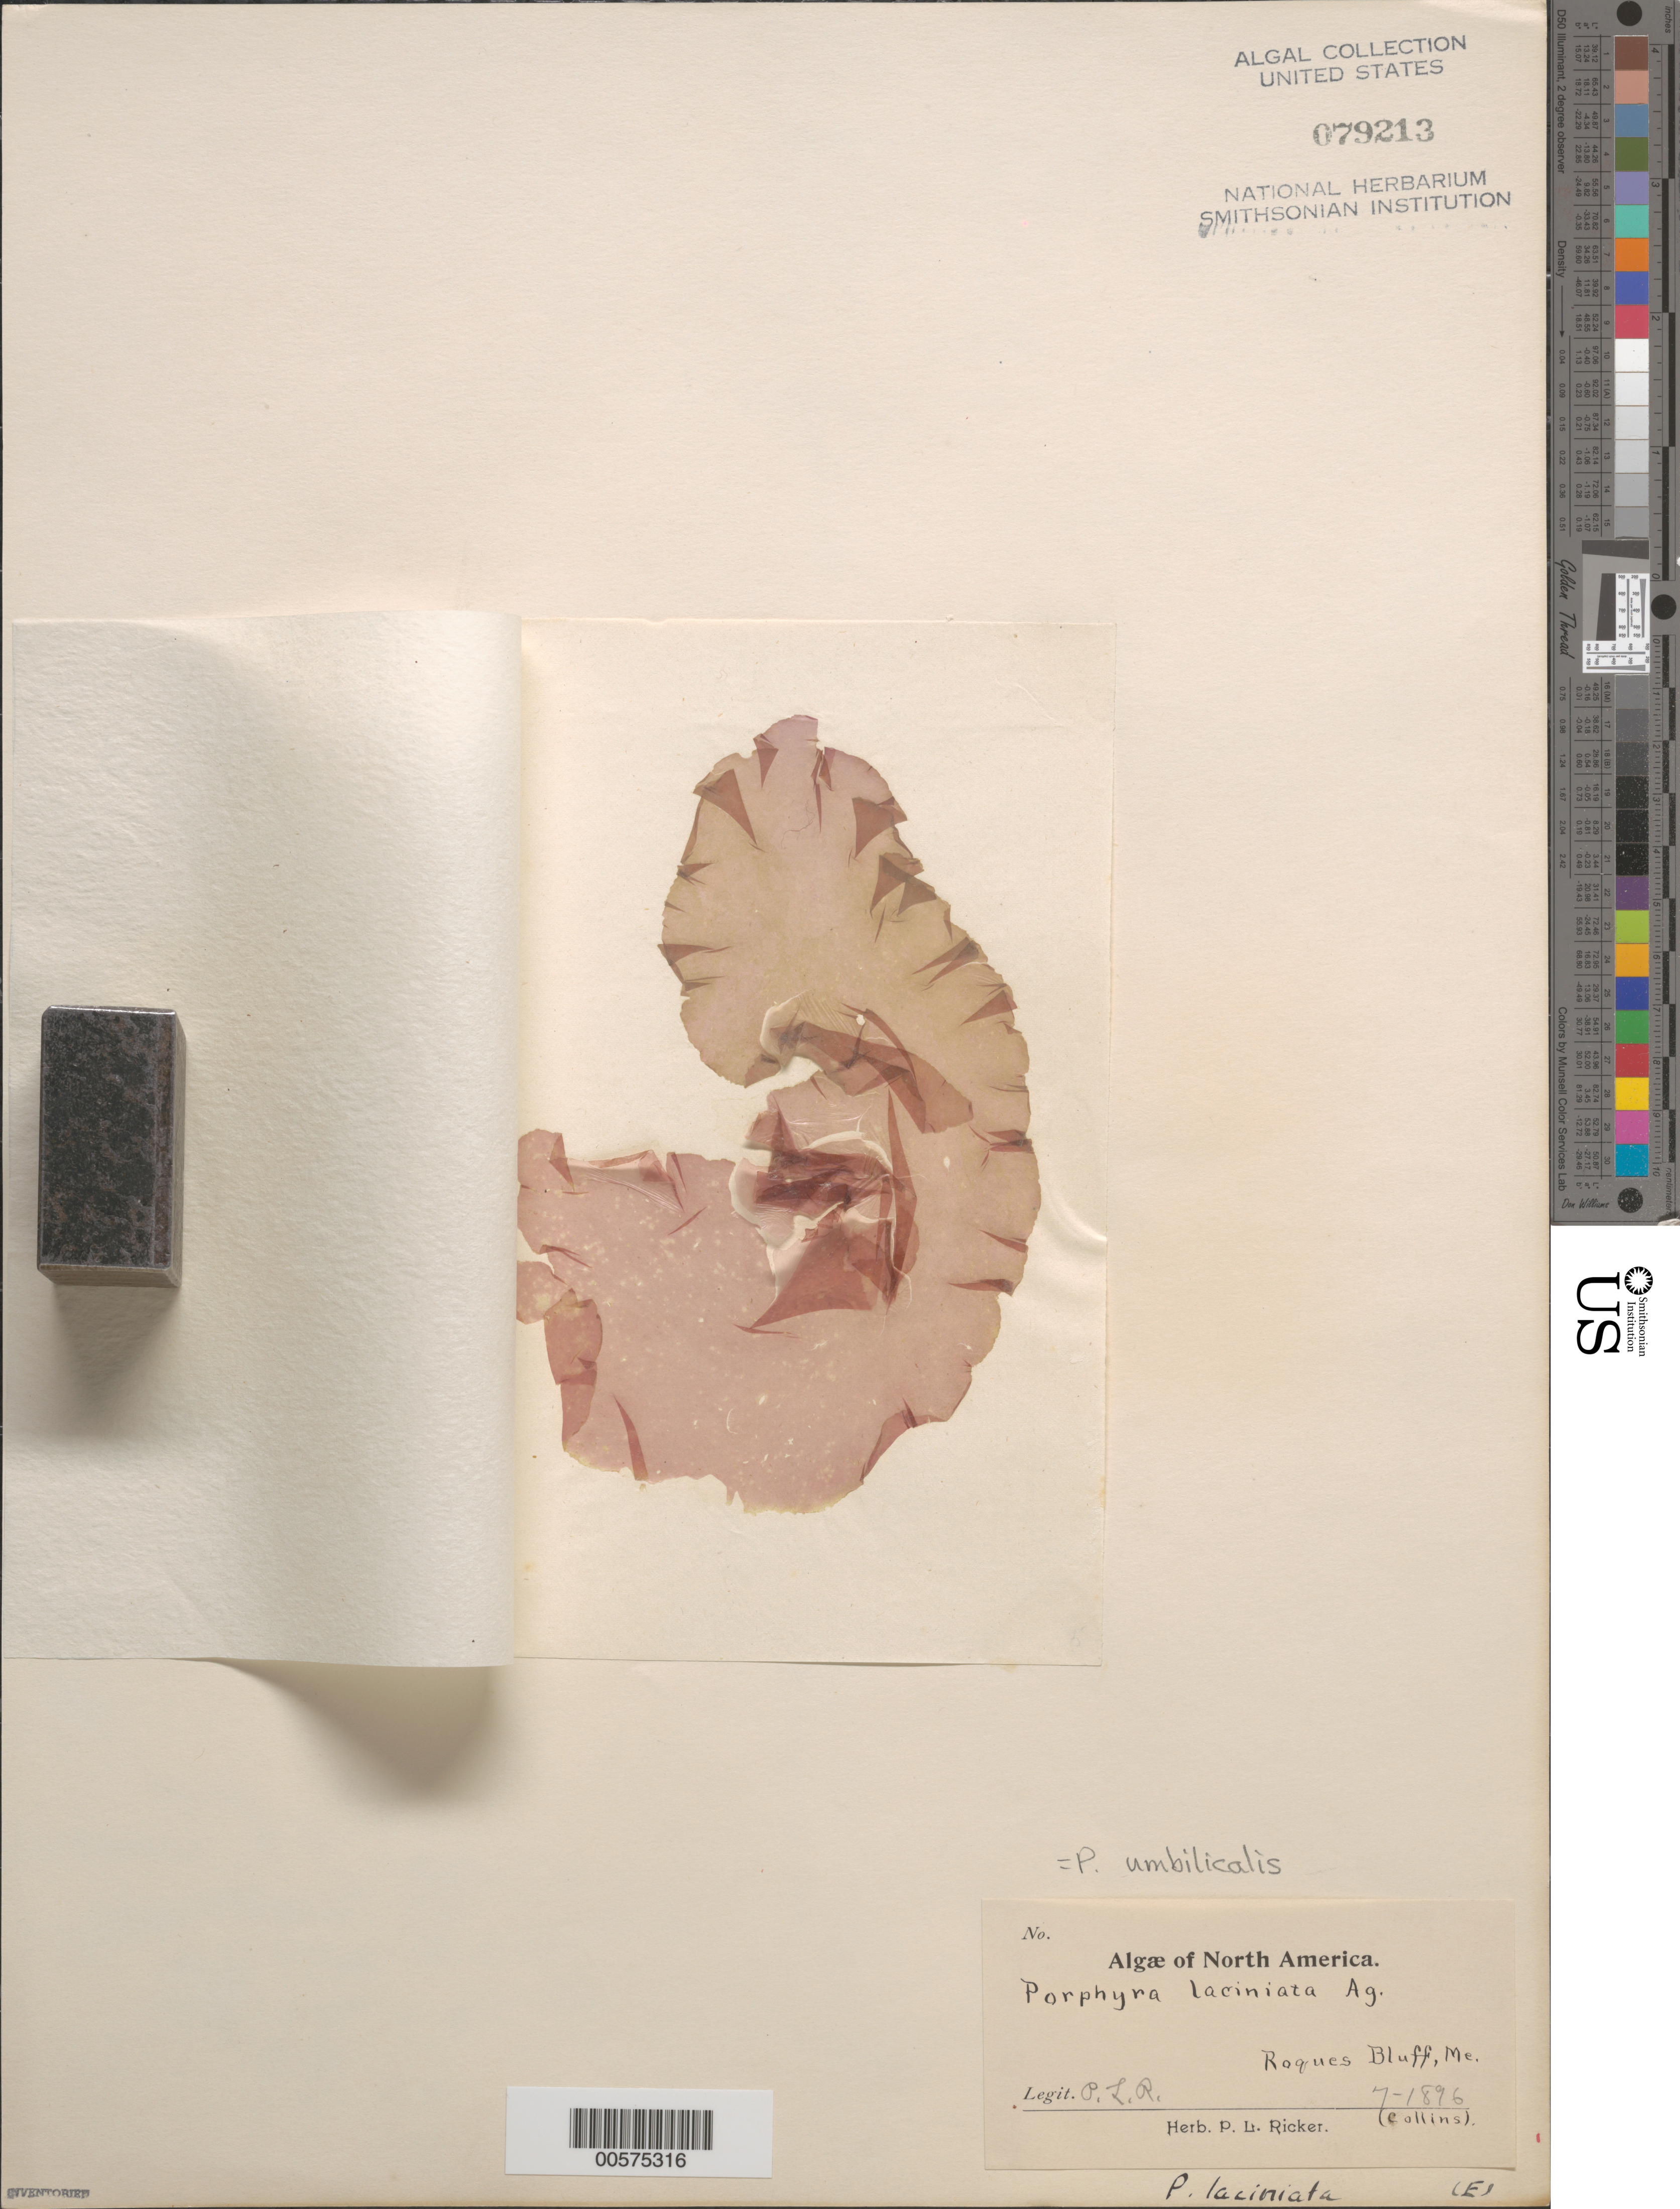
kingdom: Plantae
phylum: Rhodophyta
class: Bangiophyceae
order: Bangiales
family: Bangiaceae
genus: Porphyra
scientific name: Porphyra umbilicalis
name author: Kütz.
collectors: P. Ricker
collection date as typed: Jul 1896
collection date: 1896-07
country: United States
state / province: Maine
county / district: Washington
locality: Roque Bluffs (Roques Bluff)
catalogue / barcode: US 79213